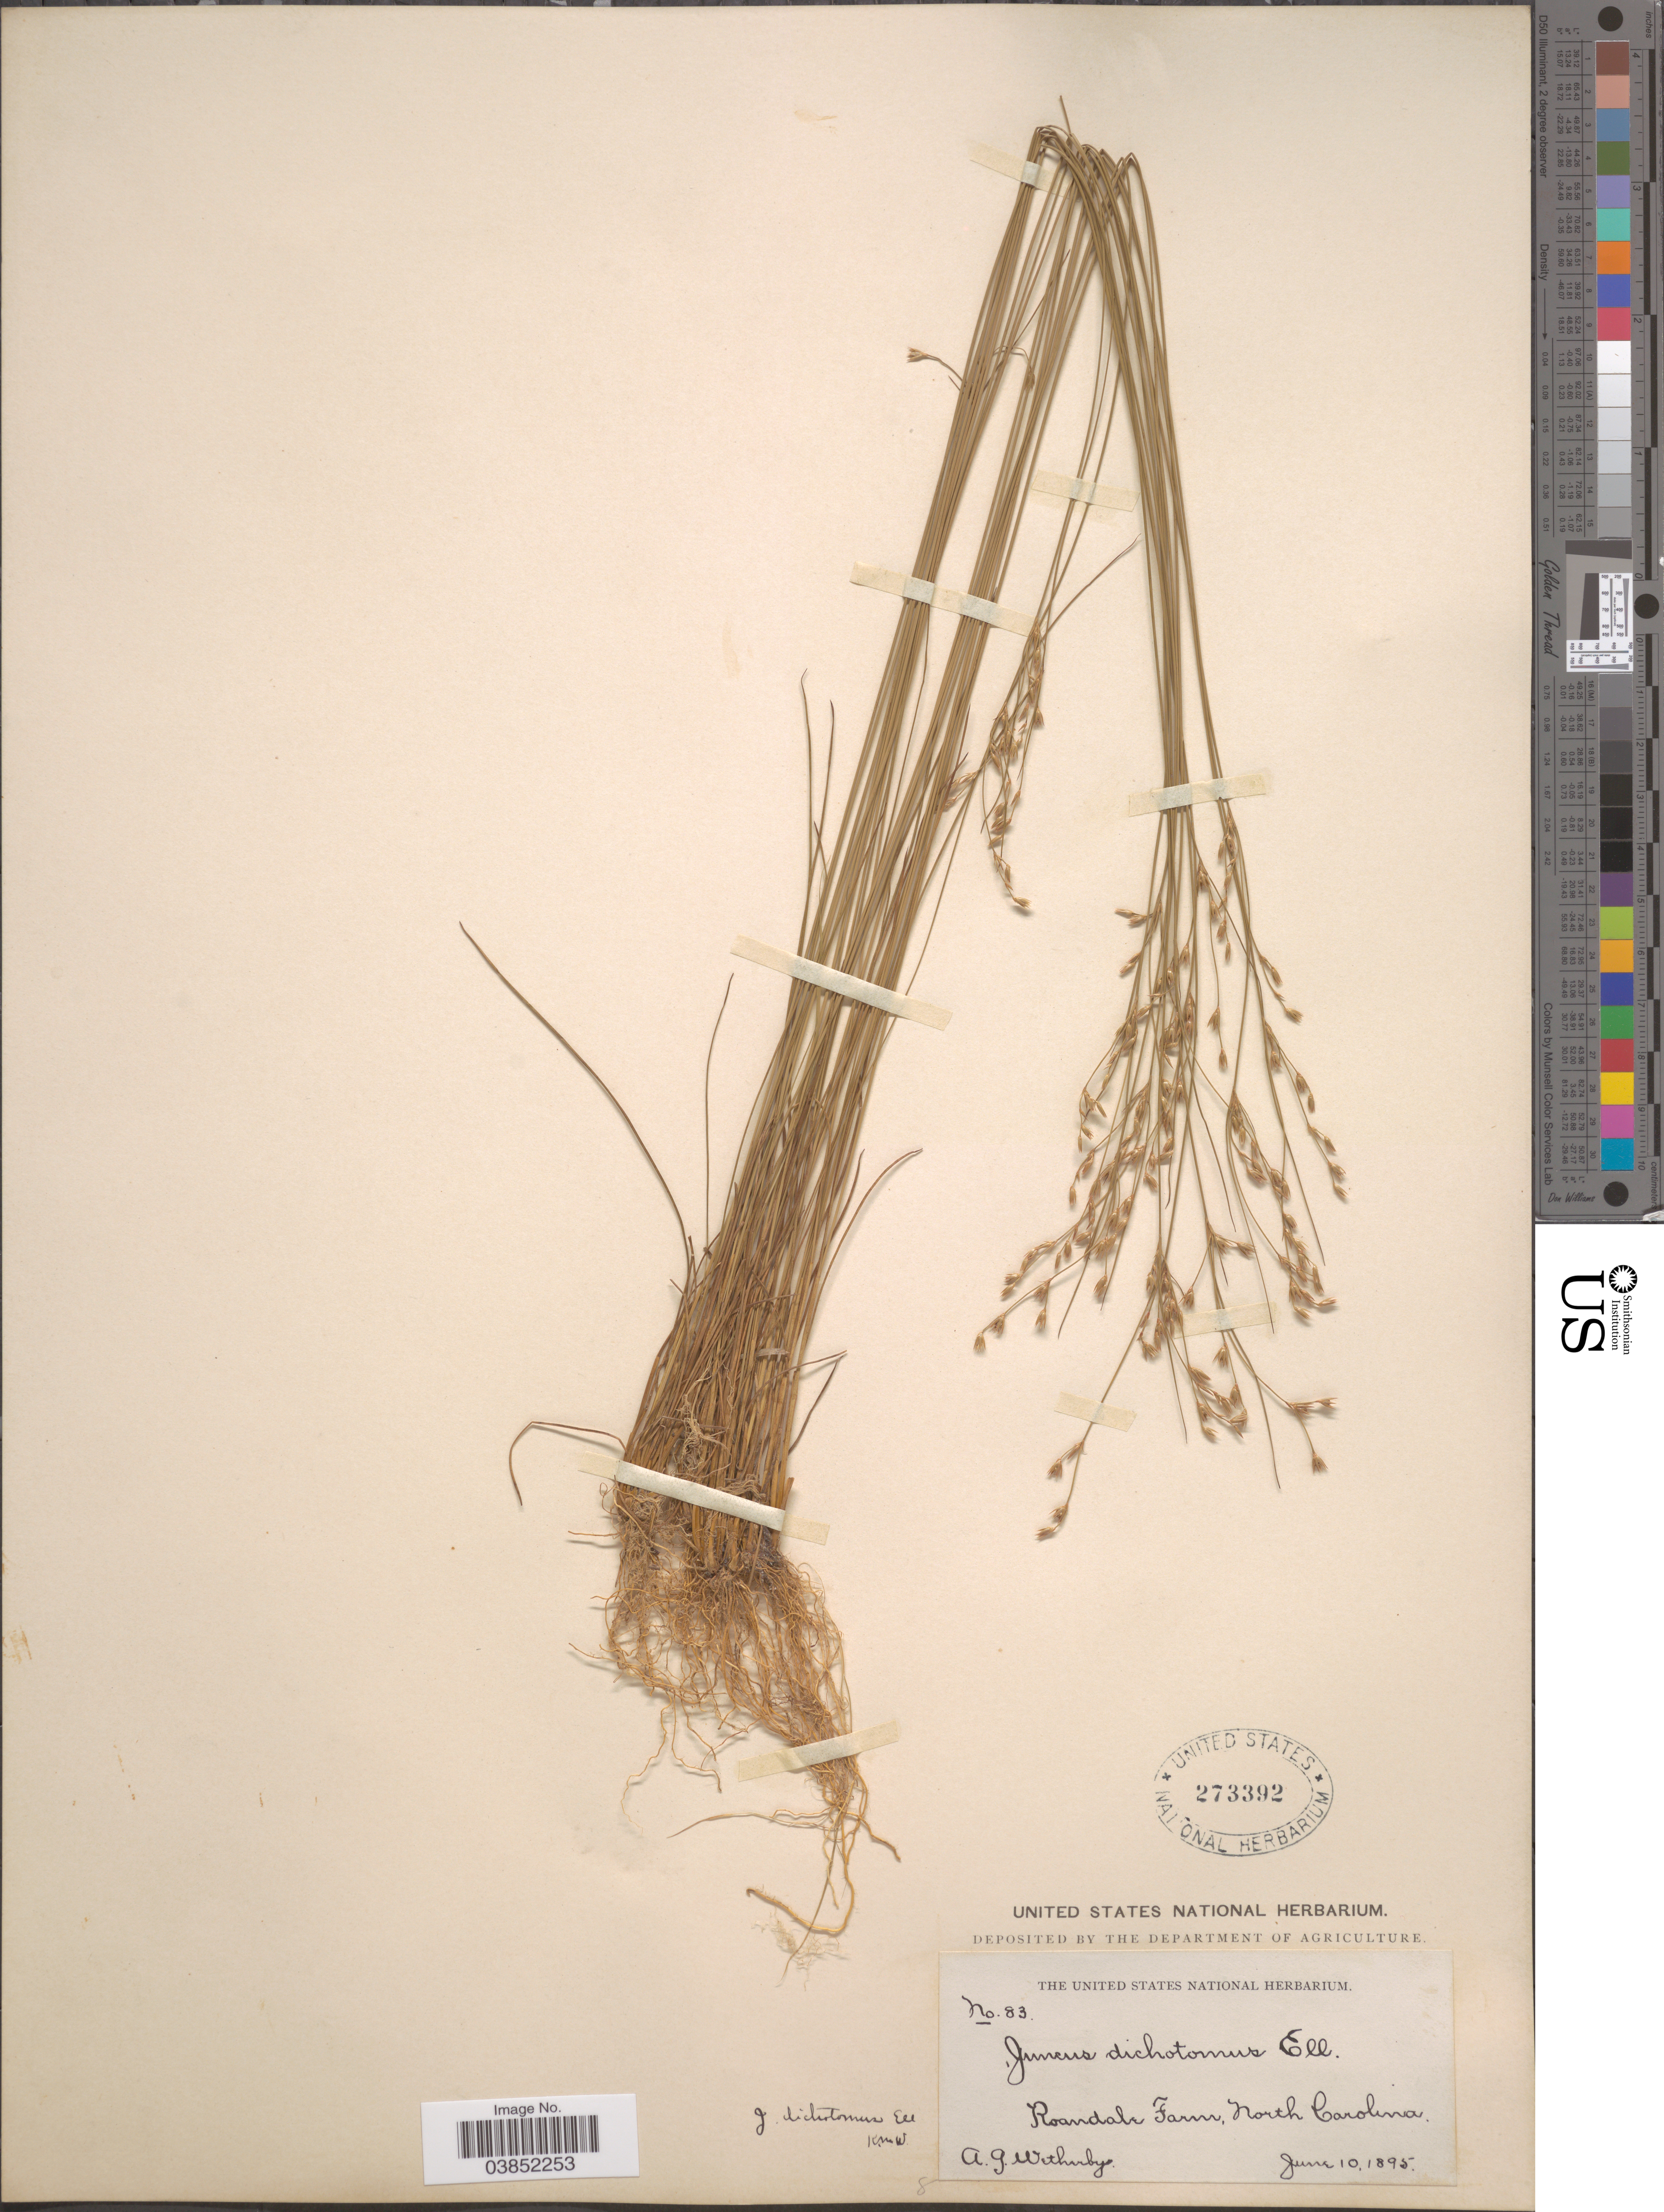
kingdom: Plantae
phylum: Tracheophyta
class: Liliopsida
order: Poales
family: Juncaceae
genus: Juncus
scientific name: Juncus dichotomus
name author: Elliott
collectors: A. Wetherby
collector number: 83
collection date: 1895-06-10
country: United States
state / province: North Carolina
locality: Roandabe Farm.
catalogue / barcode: US 273392